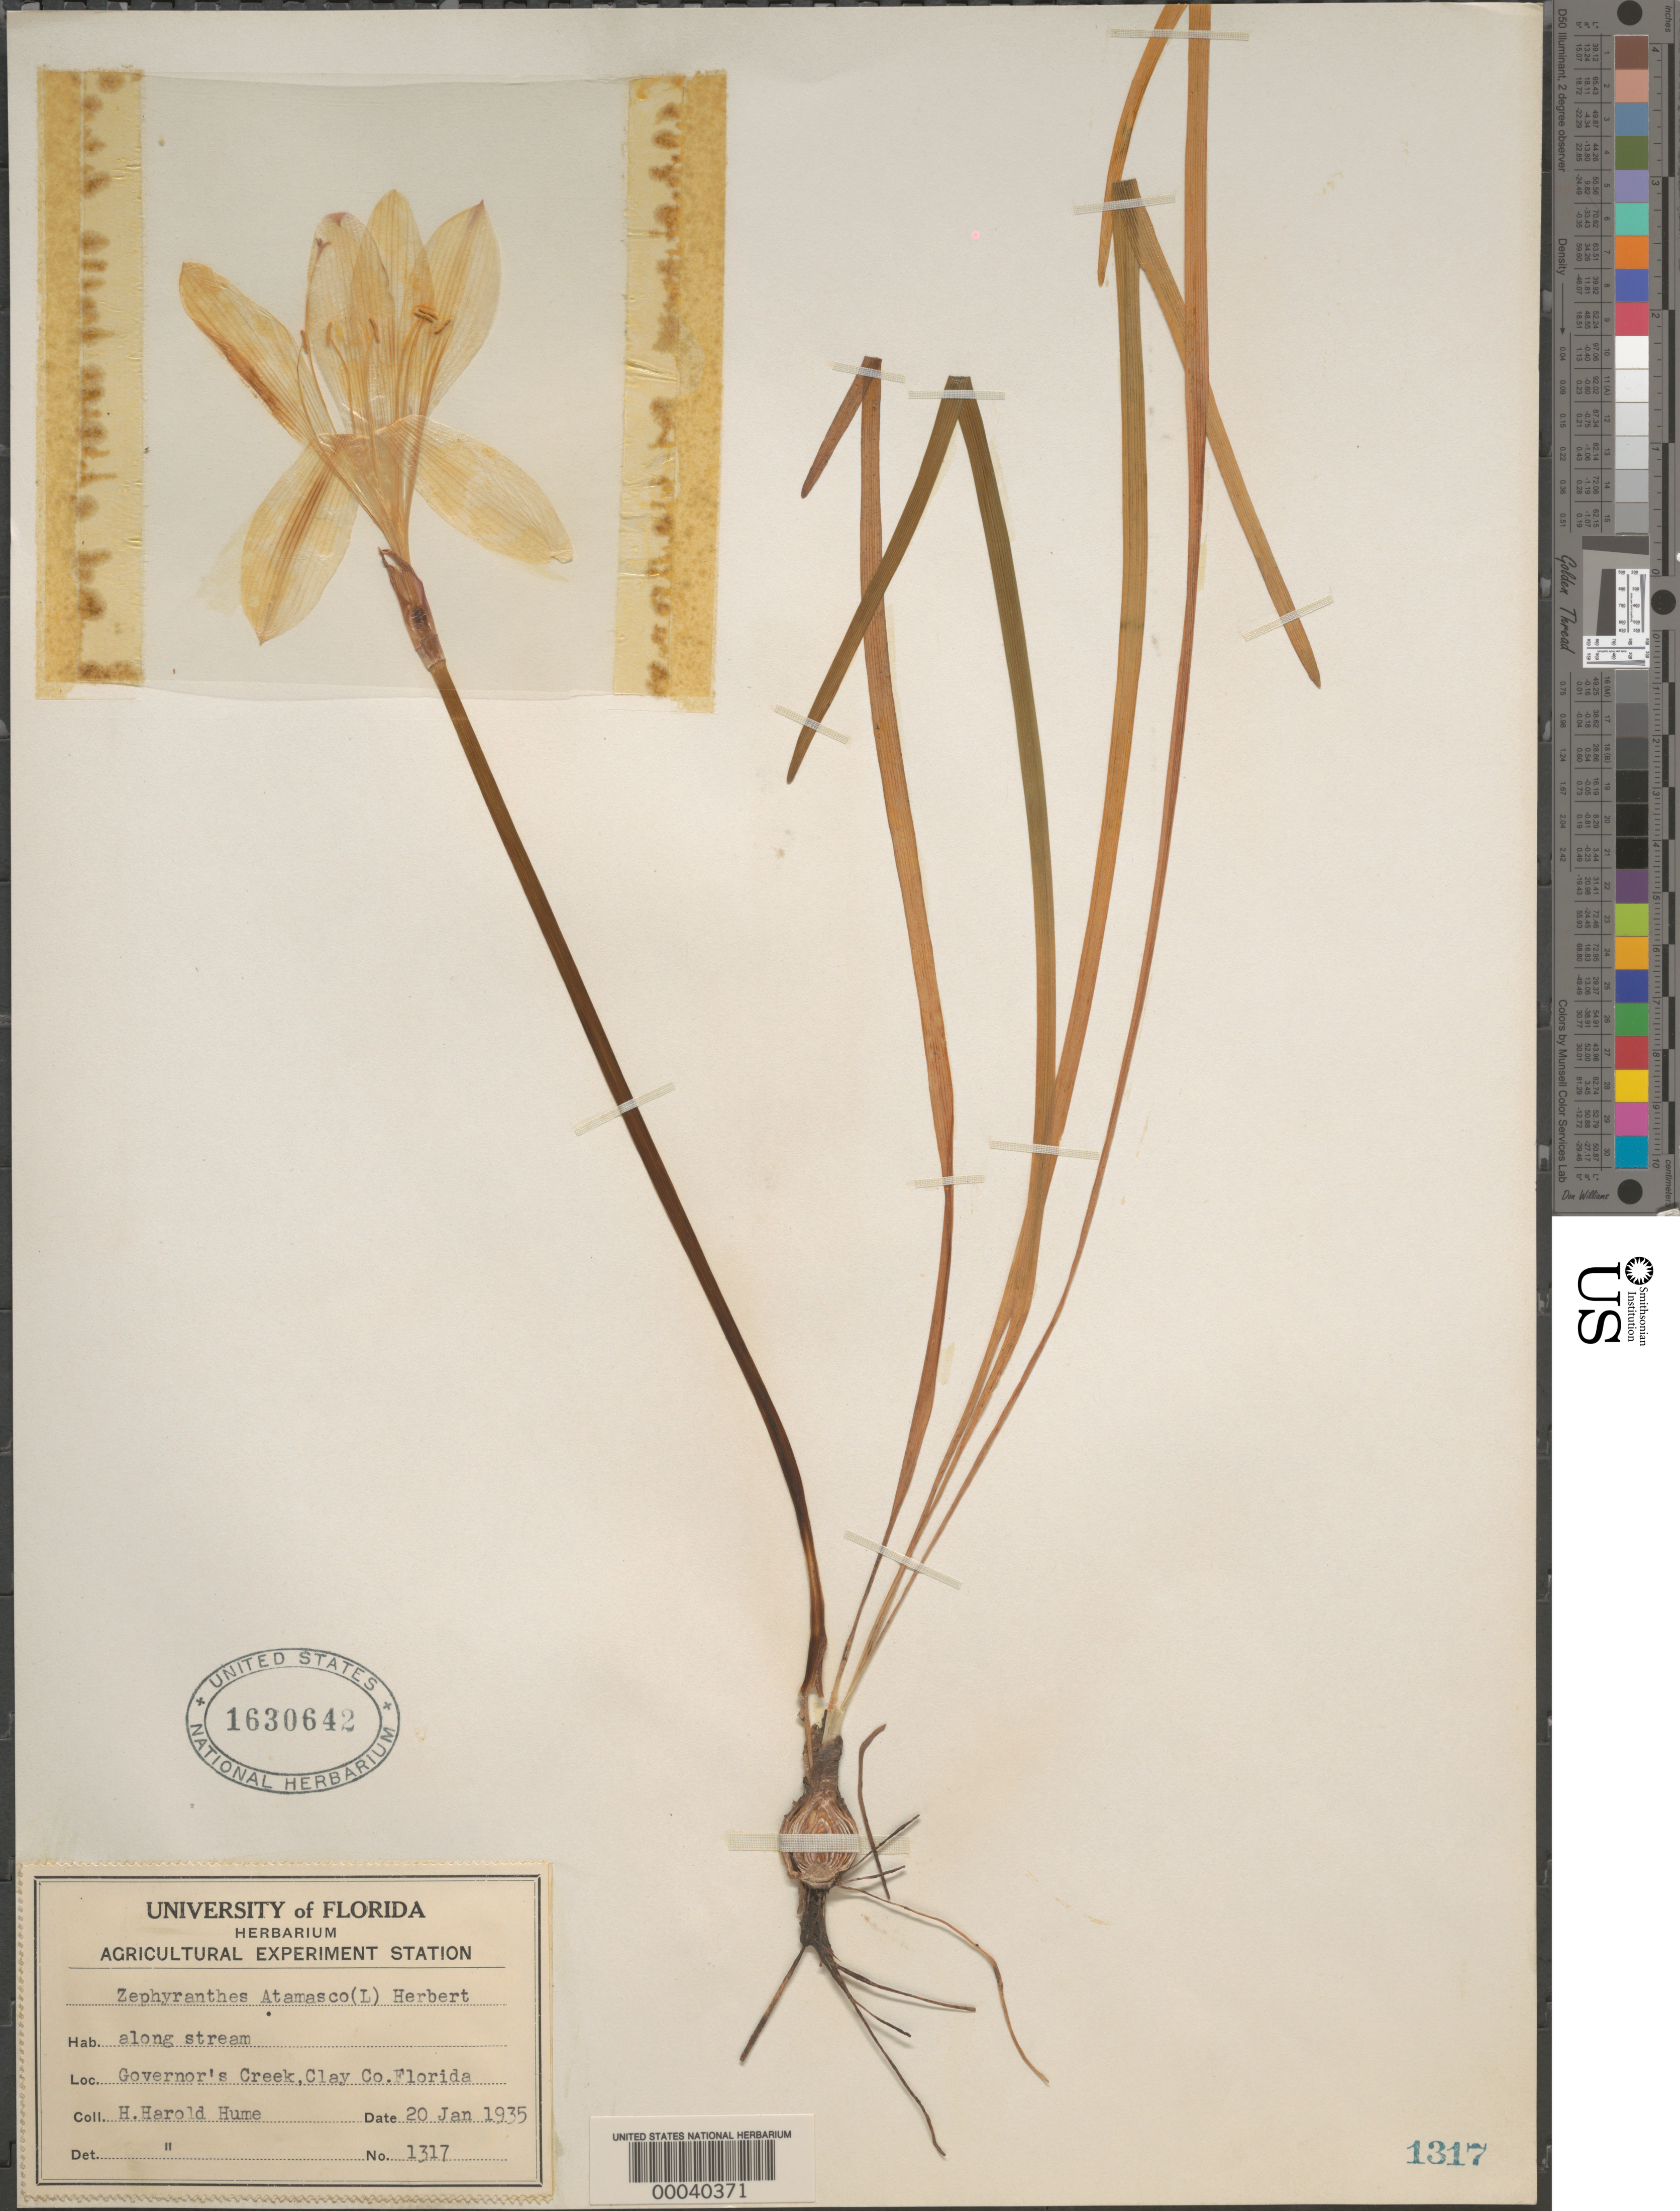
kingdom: Plantae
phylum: Tracheophyta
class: Liliopsida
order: Asparagales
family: Amaryllidaceae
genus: Zephyranthes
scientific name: Zephyranthes atamasco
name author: (L.) Herb.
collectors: H. Hume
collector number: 1317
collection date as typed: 20 Jan 1935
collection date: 1935-01-20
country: United States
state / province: Florida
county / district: Clay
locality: Governor's creek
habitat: Along stream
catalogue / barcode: US 1630642